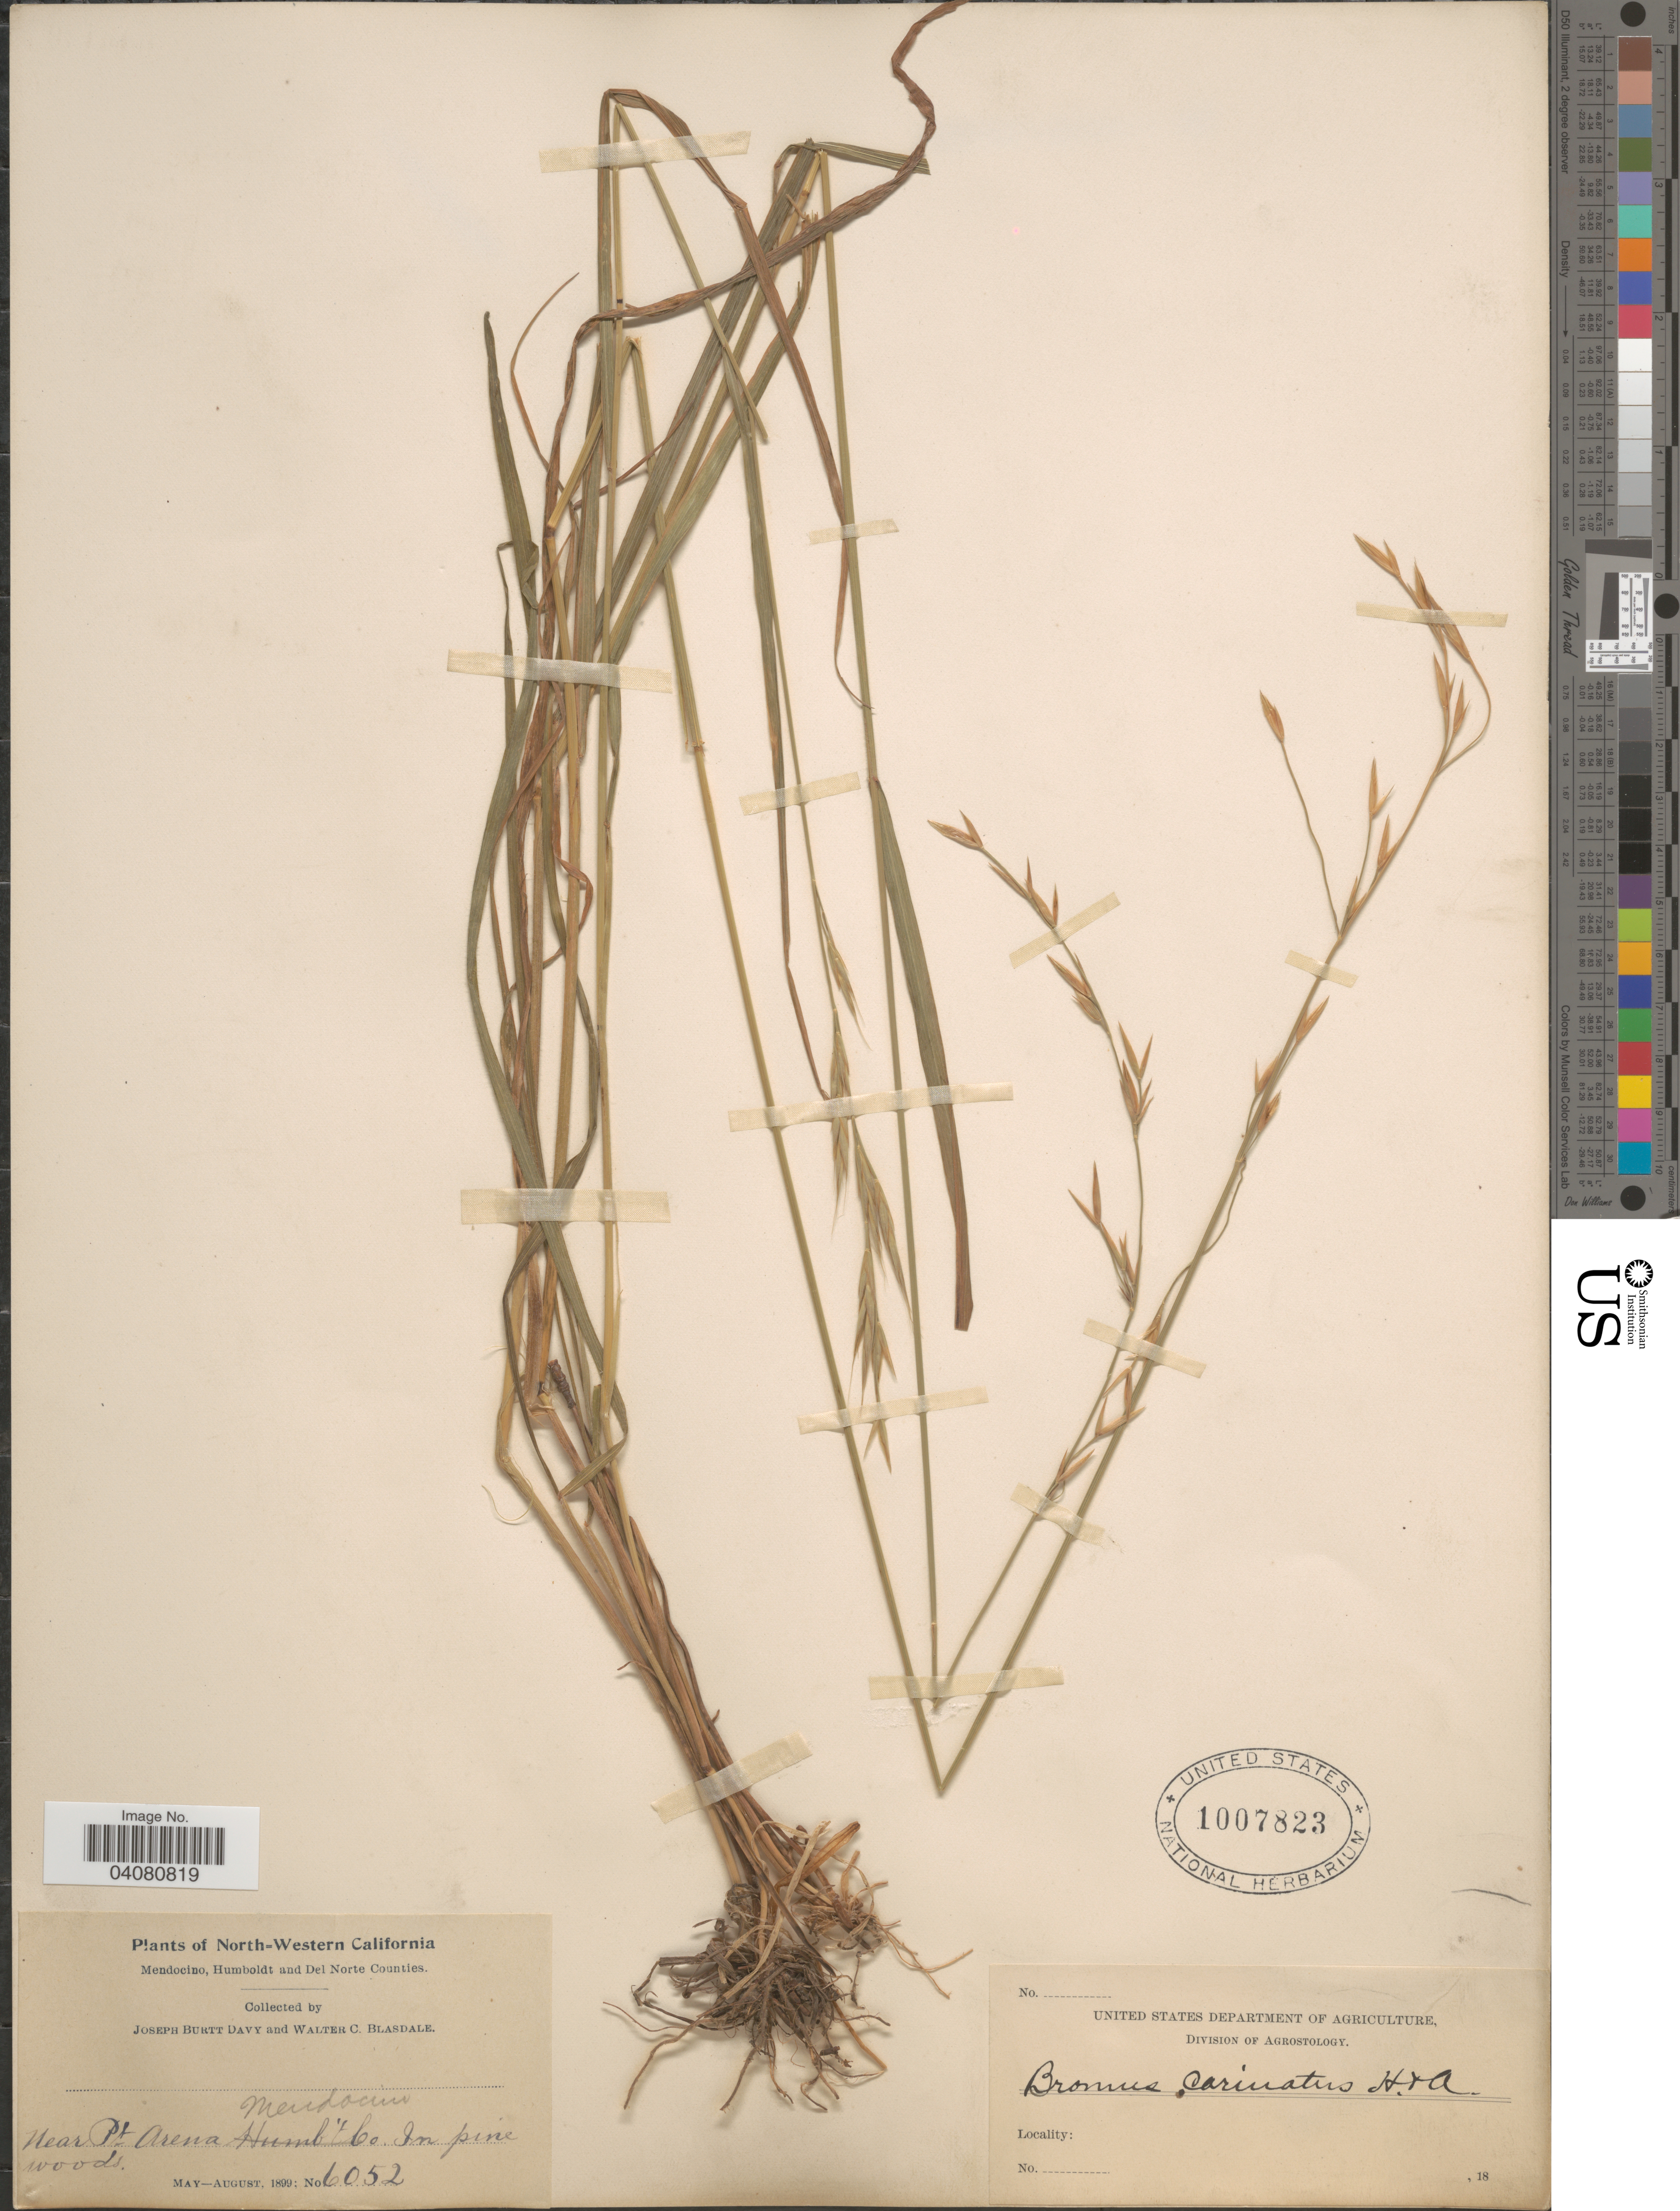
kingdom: Plantae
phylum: Tracheophyta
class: Liliopsida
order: Poales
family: Poaceae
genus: Bromus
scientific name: Bromus carinatus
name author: Hook. & Arn.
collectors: J. Burtt Davy & W. Blasdale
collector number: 6052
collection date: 1899-05/1899-08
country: United States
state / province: California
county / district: Mendocino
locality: North-Western California. Near Pt. Arena Mendocino Co. In pine woods.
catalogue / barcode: US 1007823